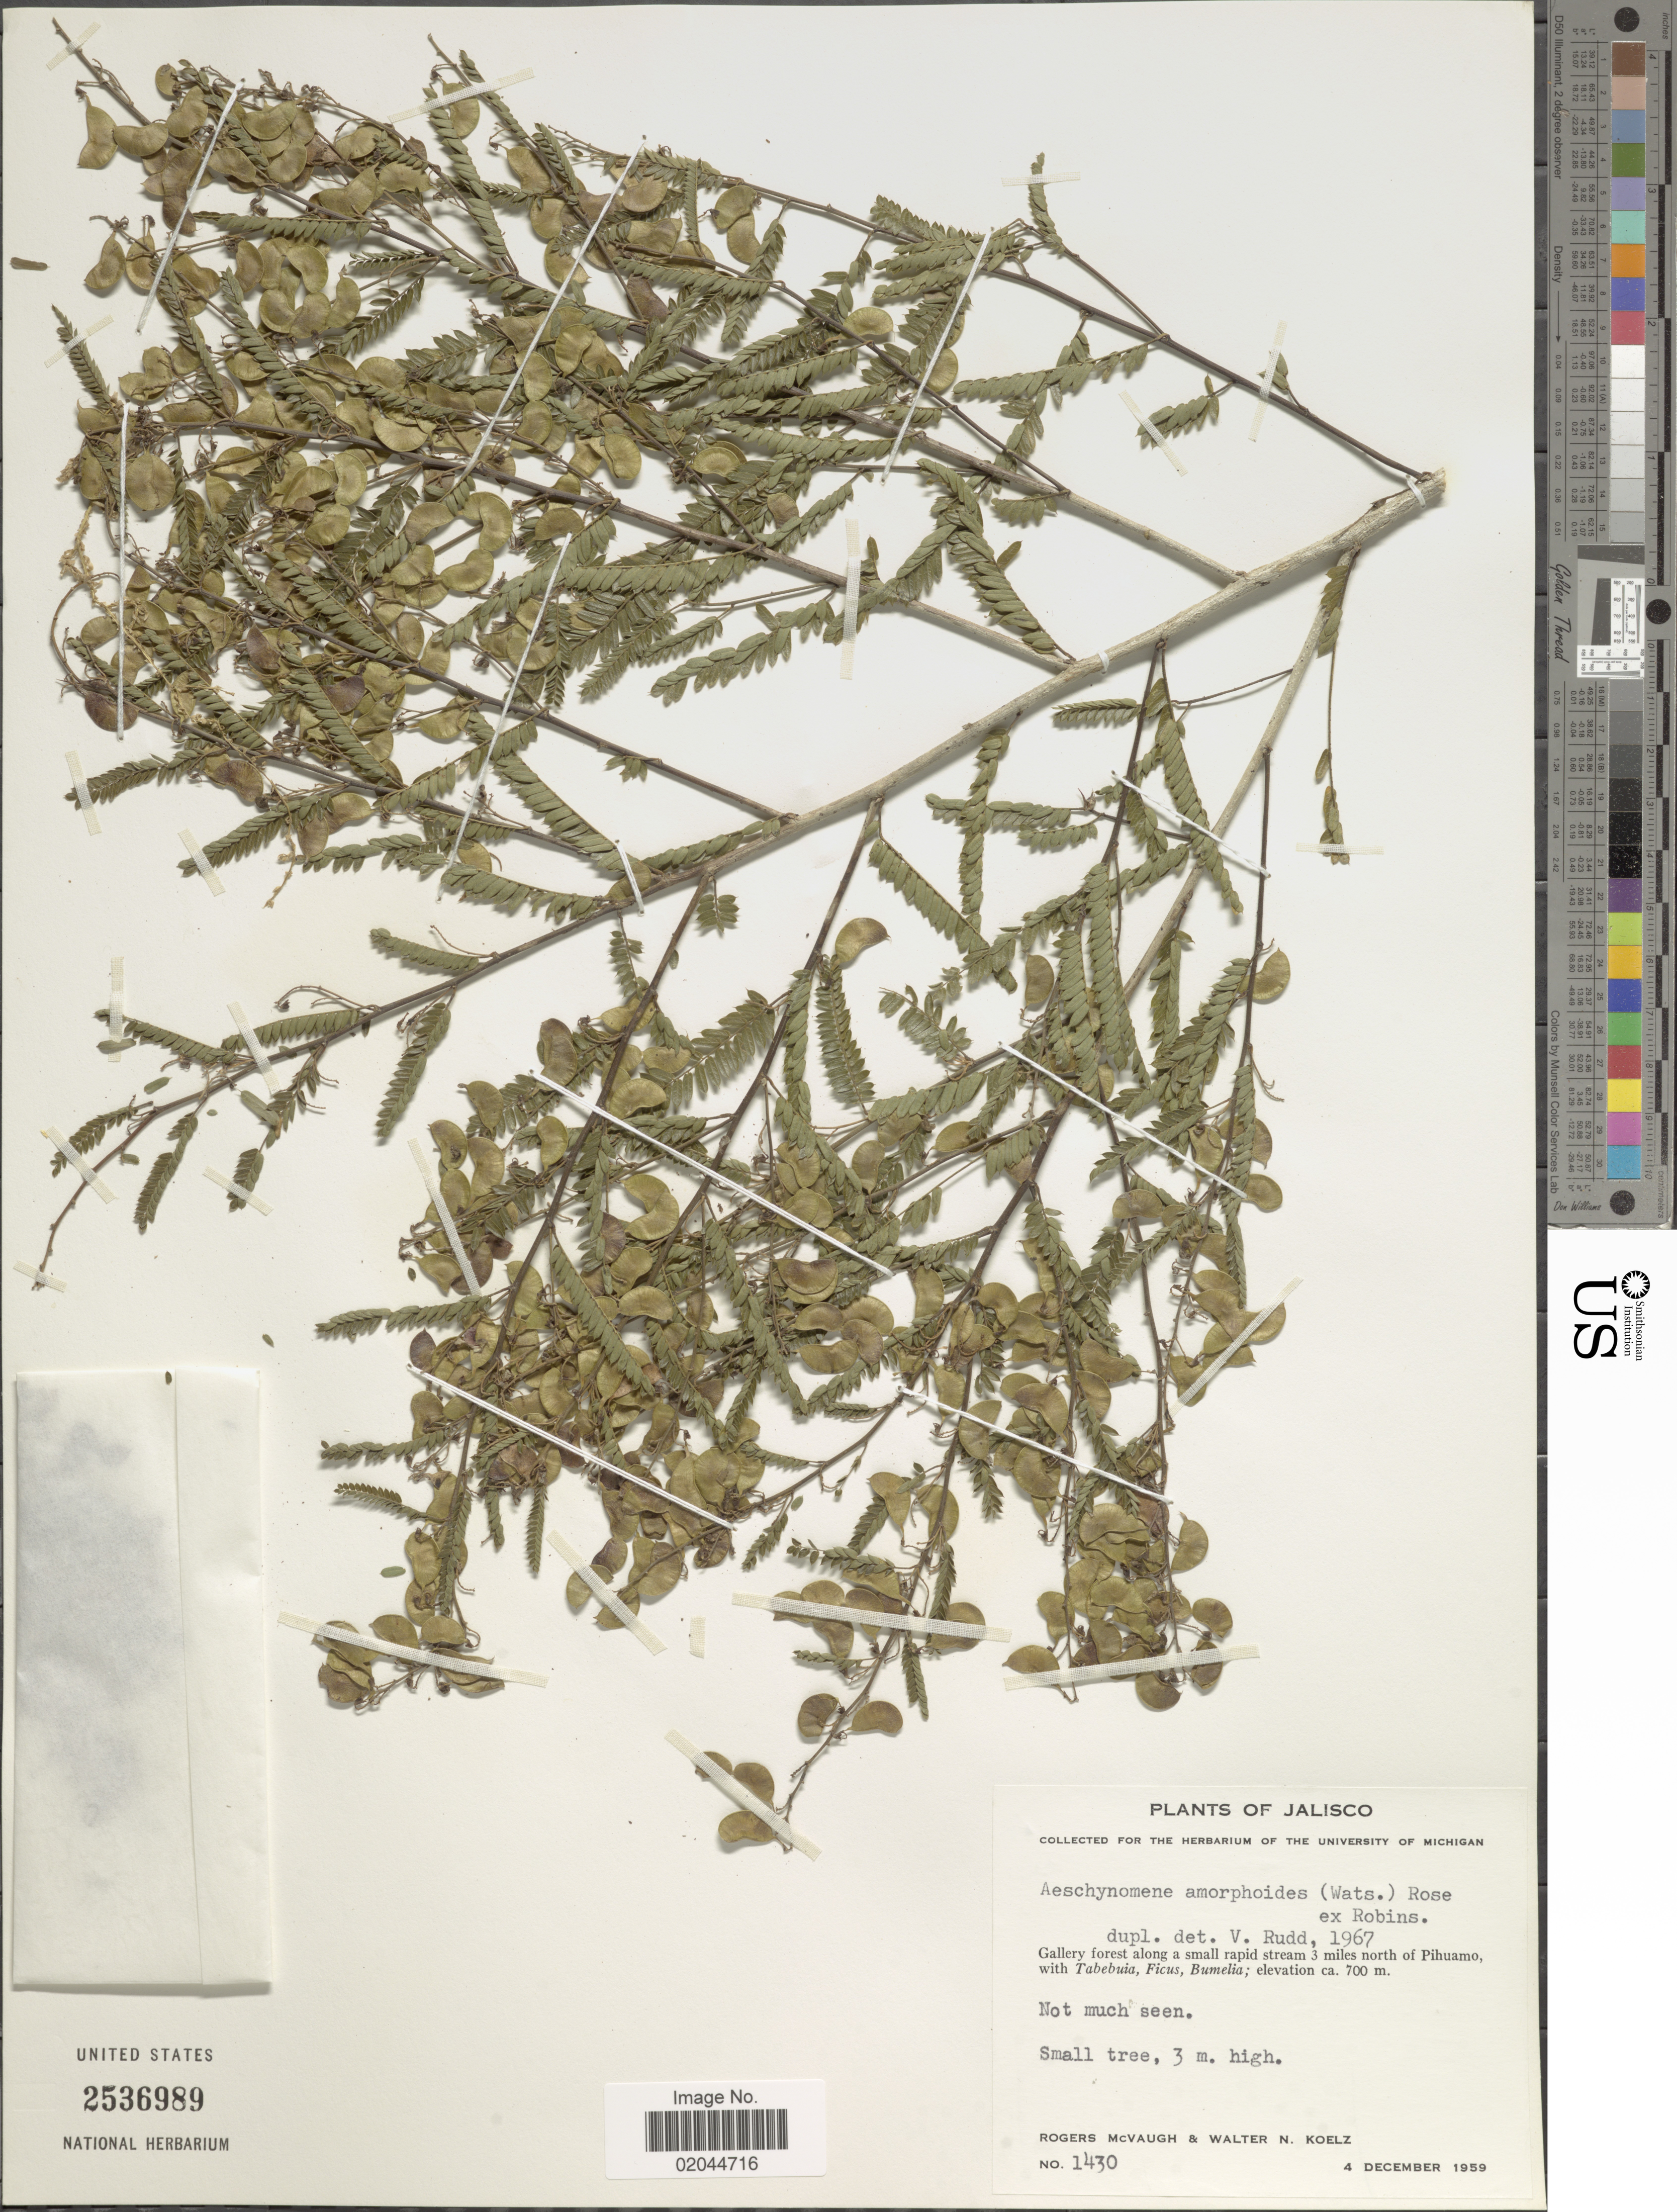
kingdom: Plantae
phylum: Tracheophyta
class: Magnoliopsida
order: Fabales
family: Fabaceae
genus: Aeschynomene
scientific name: Aeschynomene amorphoides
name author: (S. Watson) Rose ex B.L. Rob.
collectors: R. McVaugh & W. N. Koelz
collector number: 1430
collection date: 1959-12-04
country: Mexico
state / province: Jalisco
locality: Gallery forest along a small rapid stream 3 miles north of Pihuamo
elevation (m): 700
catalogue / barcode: US 2536989